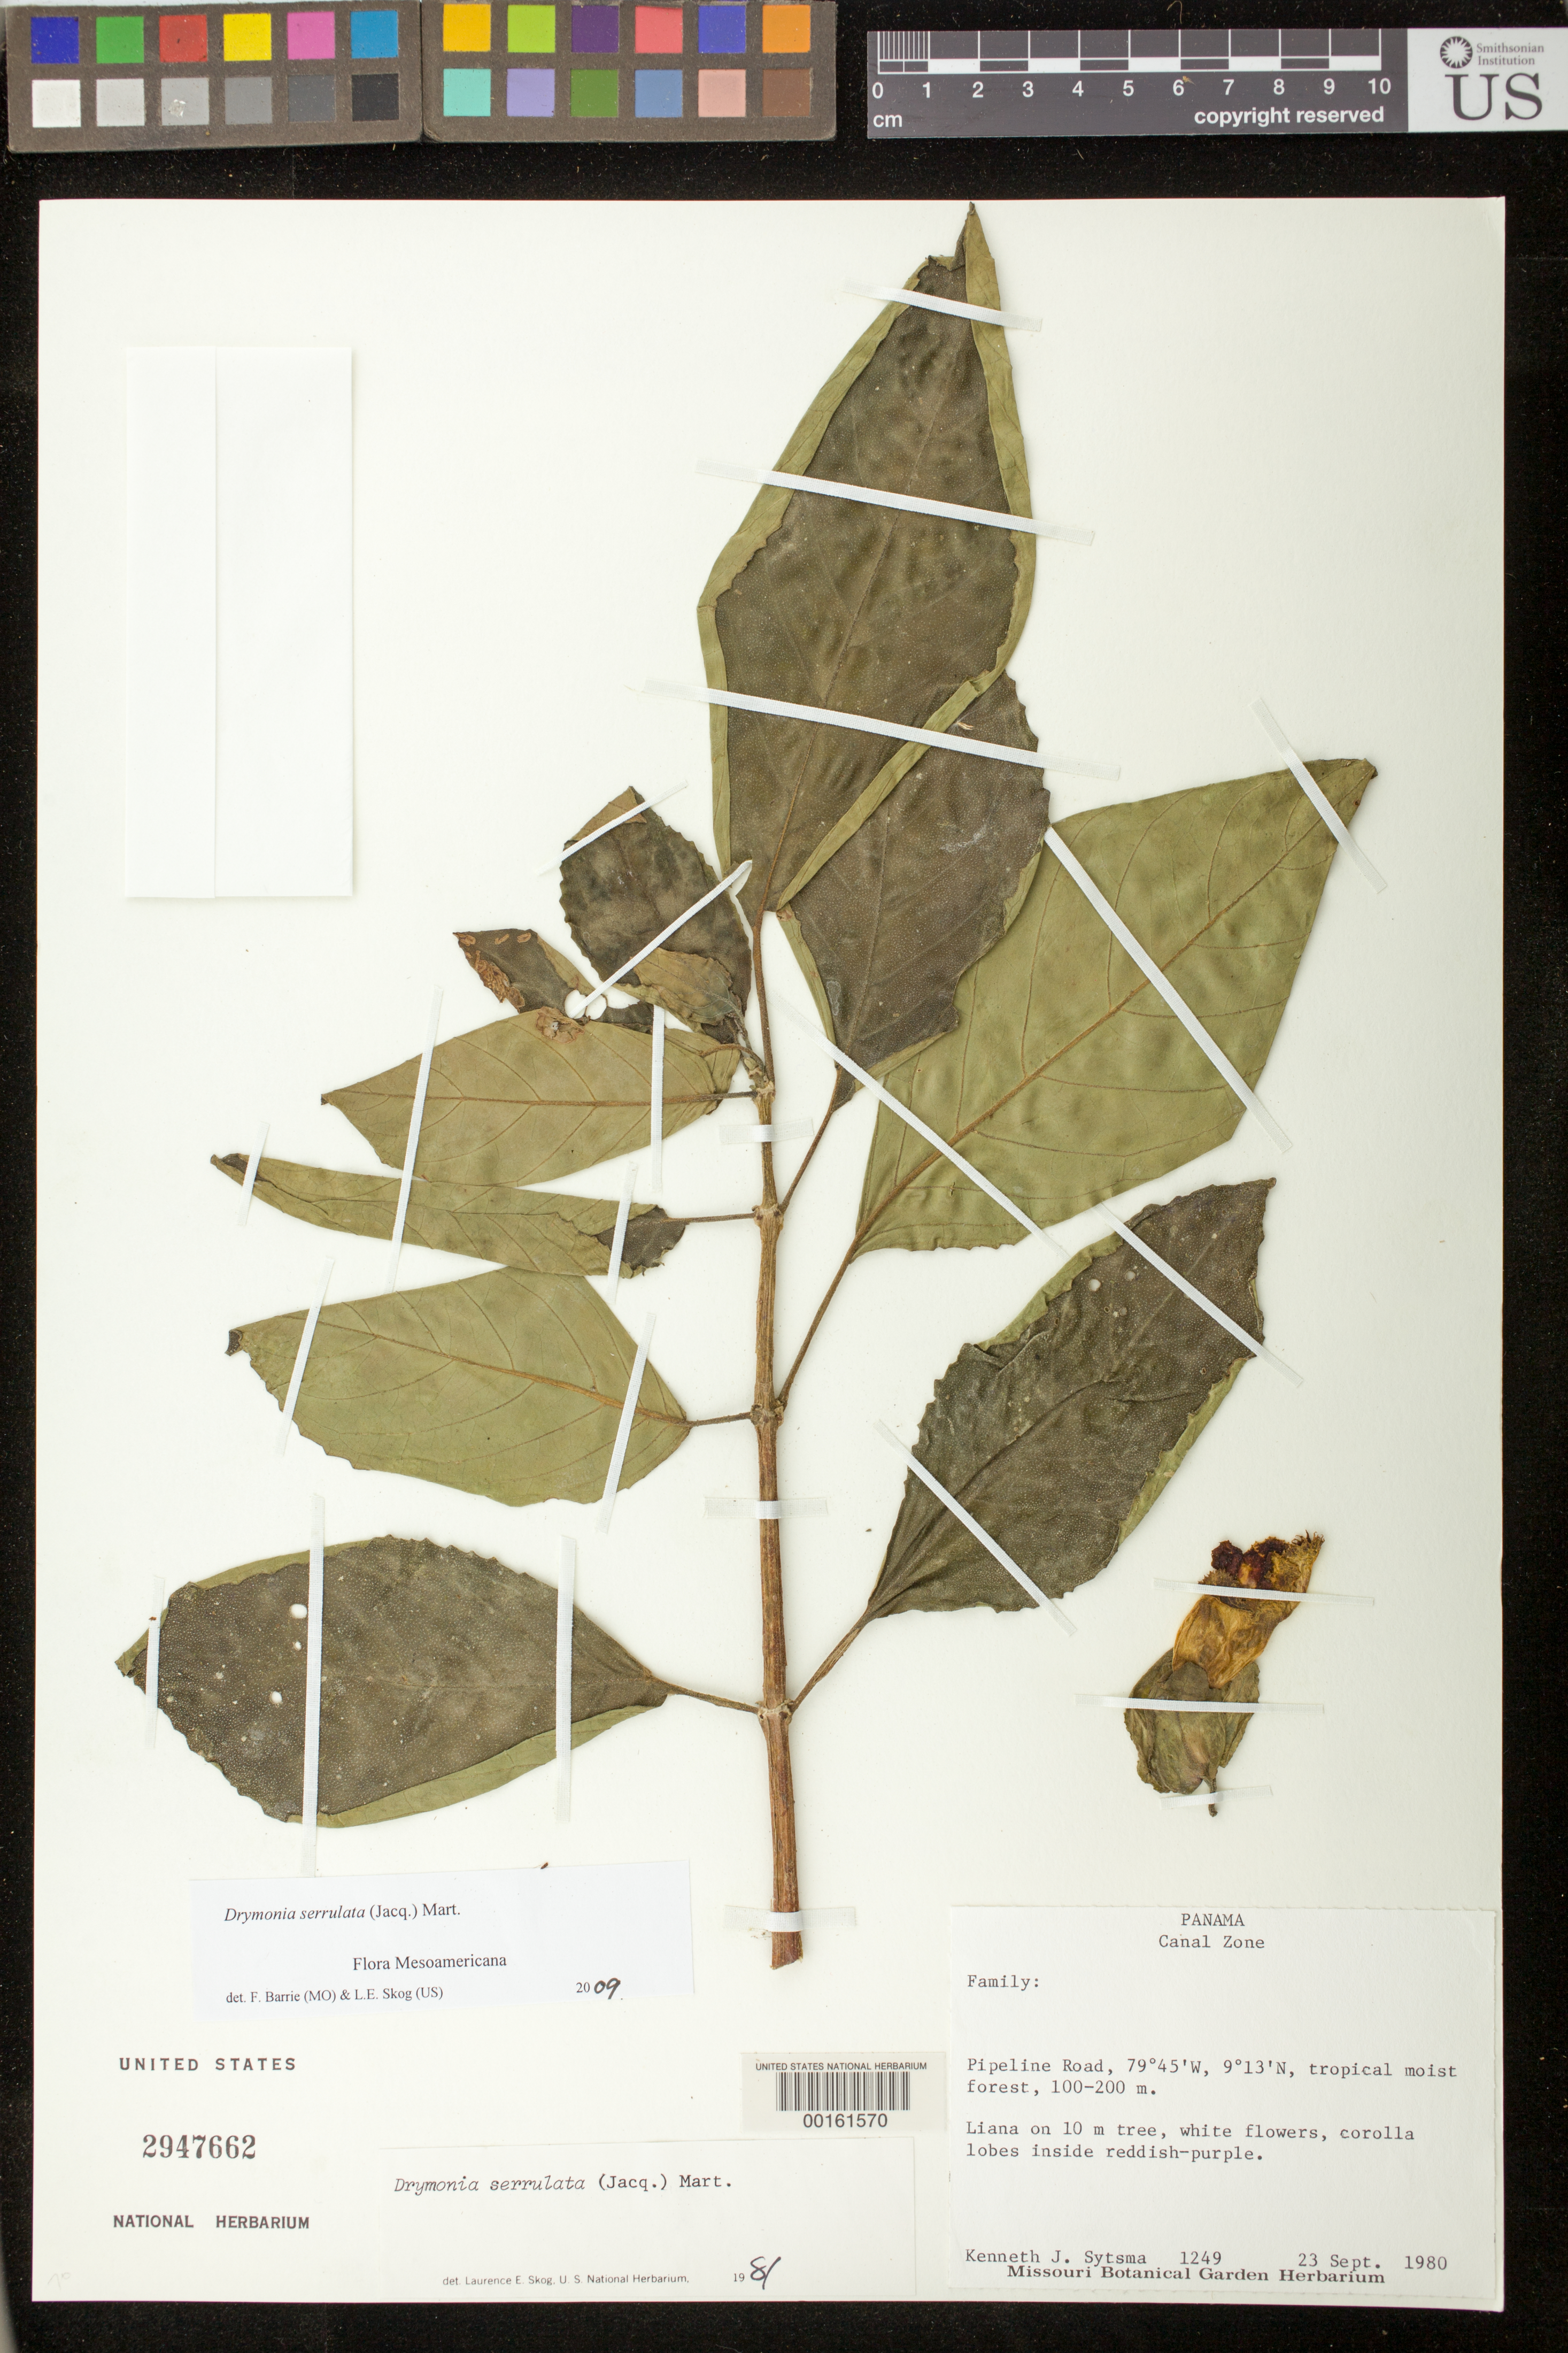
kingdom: Plantae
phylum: Tracheophyta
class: Magnoliopsida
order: Lamiales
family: Gesneriaceae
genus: Drymonia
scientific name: Drymonia serrulata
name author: (Jacq.) Mart.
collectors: K. J. Sytsma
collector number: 1249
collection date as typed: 23 Sep 1980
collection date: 1980-09-23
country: Panama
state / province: Panamá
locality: Canal Zone, Pipeline road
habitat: Tropical moist forest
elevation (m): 100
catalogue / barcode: US 2947662